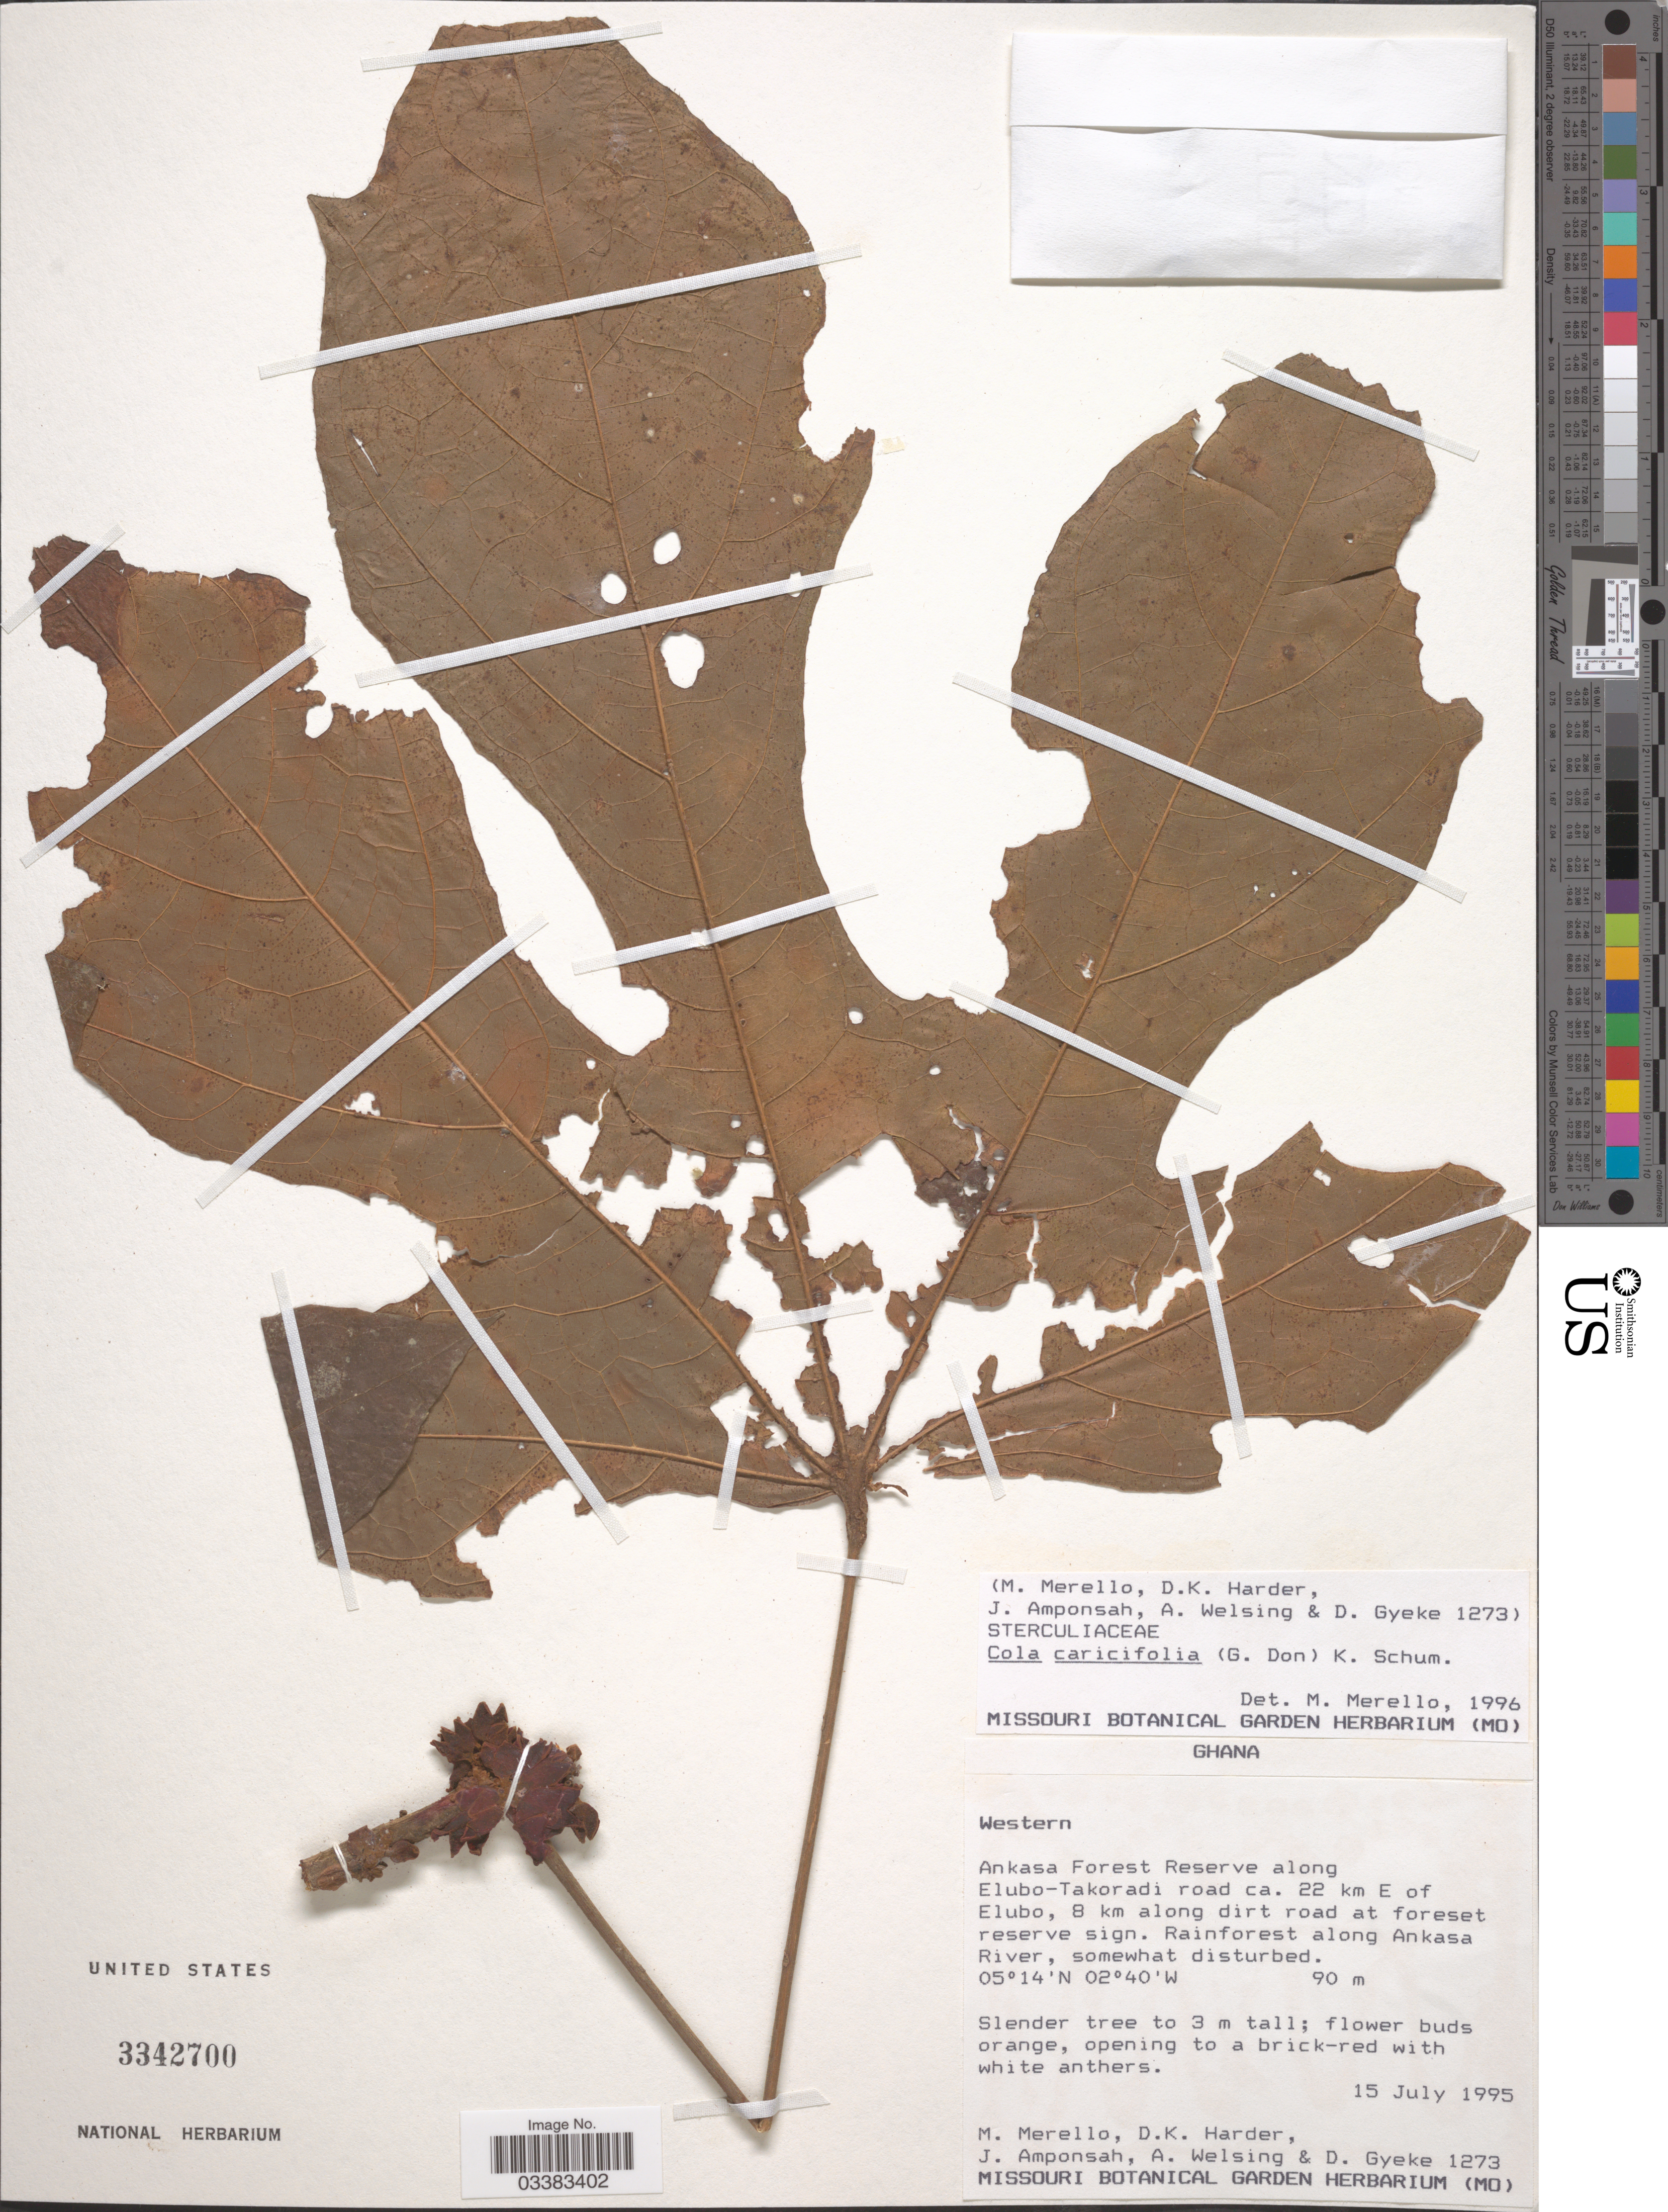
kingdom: Plantae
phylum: Tracheophyta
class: Magnoliopsida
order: Malvales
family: Malvaceae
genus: Cola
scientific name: Cola caricaefolia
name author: (G. Don) K. Schum.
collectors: M. Merello, D. Harder, J. Amponsah, A. Welsing & D. Gyeke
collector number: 1273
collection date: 1995-07-15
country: Ghana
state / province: Western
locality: Ankasa Forest Reserve along Elubo-Takoradi road ca. 22 km E of Elubo, 8 km along dirt road at foreset reserve sign. Rainforest along Ankasa River.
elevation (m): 90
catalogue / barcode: US 3342700